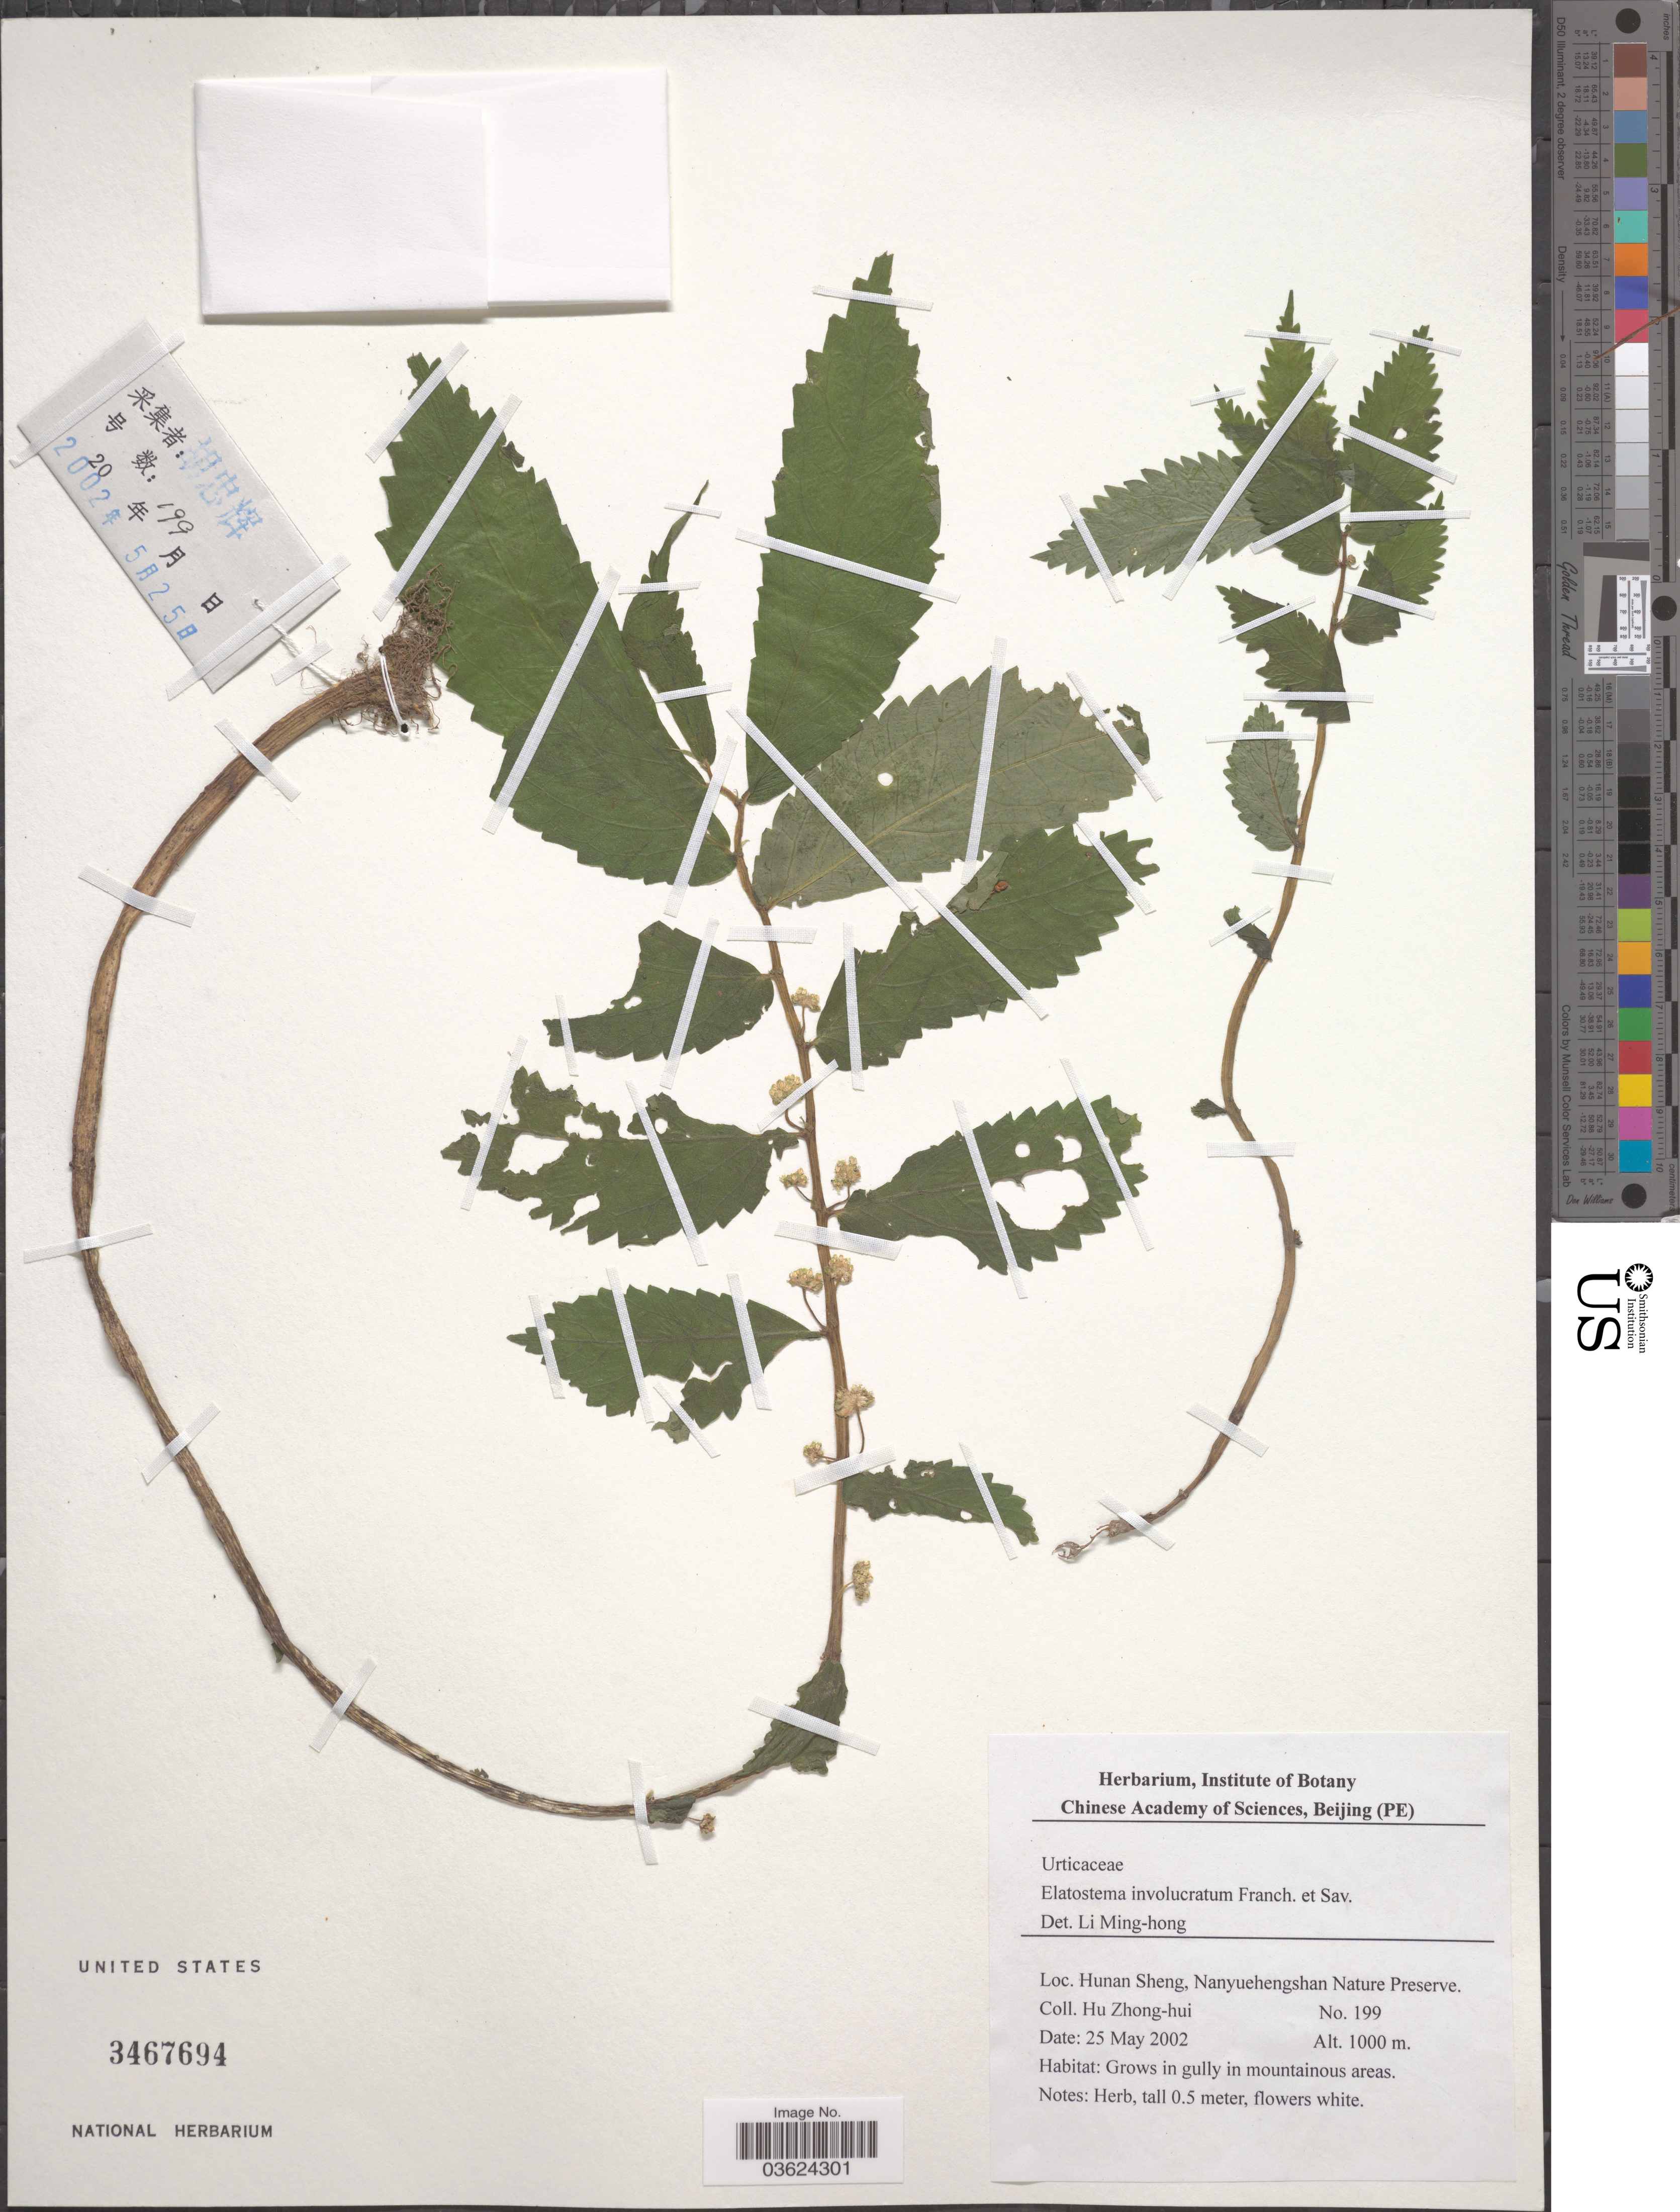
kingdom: Plantae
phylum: Tracheophyta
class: Magnoliopsida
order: Rosales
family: Urticaceae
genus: Elatostema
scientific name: Elatostema involucratum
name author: Franch. & Sav.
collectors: Z. H. Hu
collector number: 199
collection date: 2002-05-25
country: China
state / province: Hunan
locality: Hunan Sheng, Nanyuehengshan Nature Preserve.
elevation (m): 1000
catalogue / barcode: US 3467694